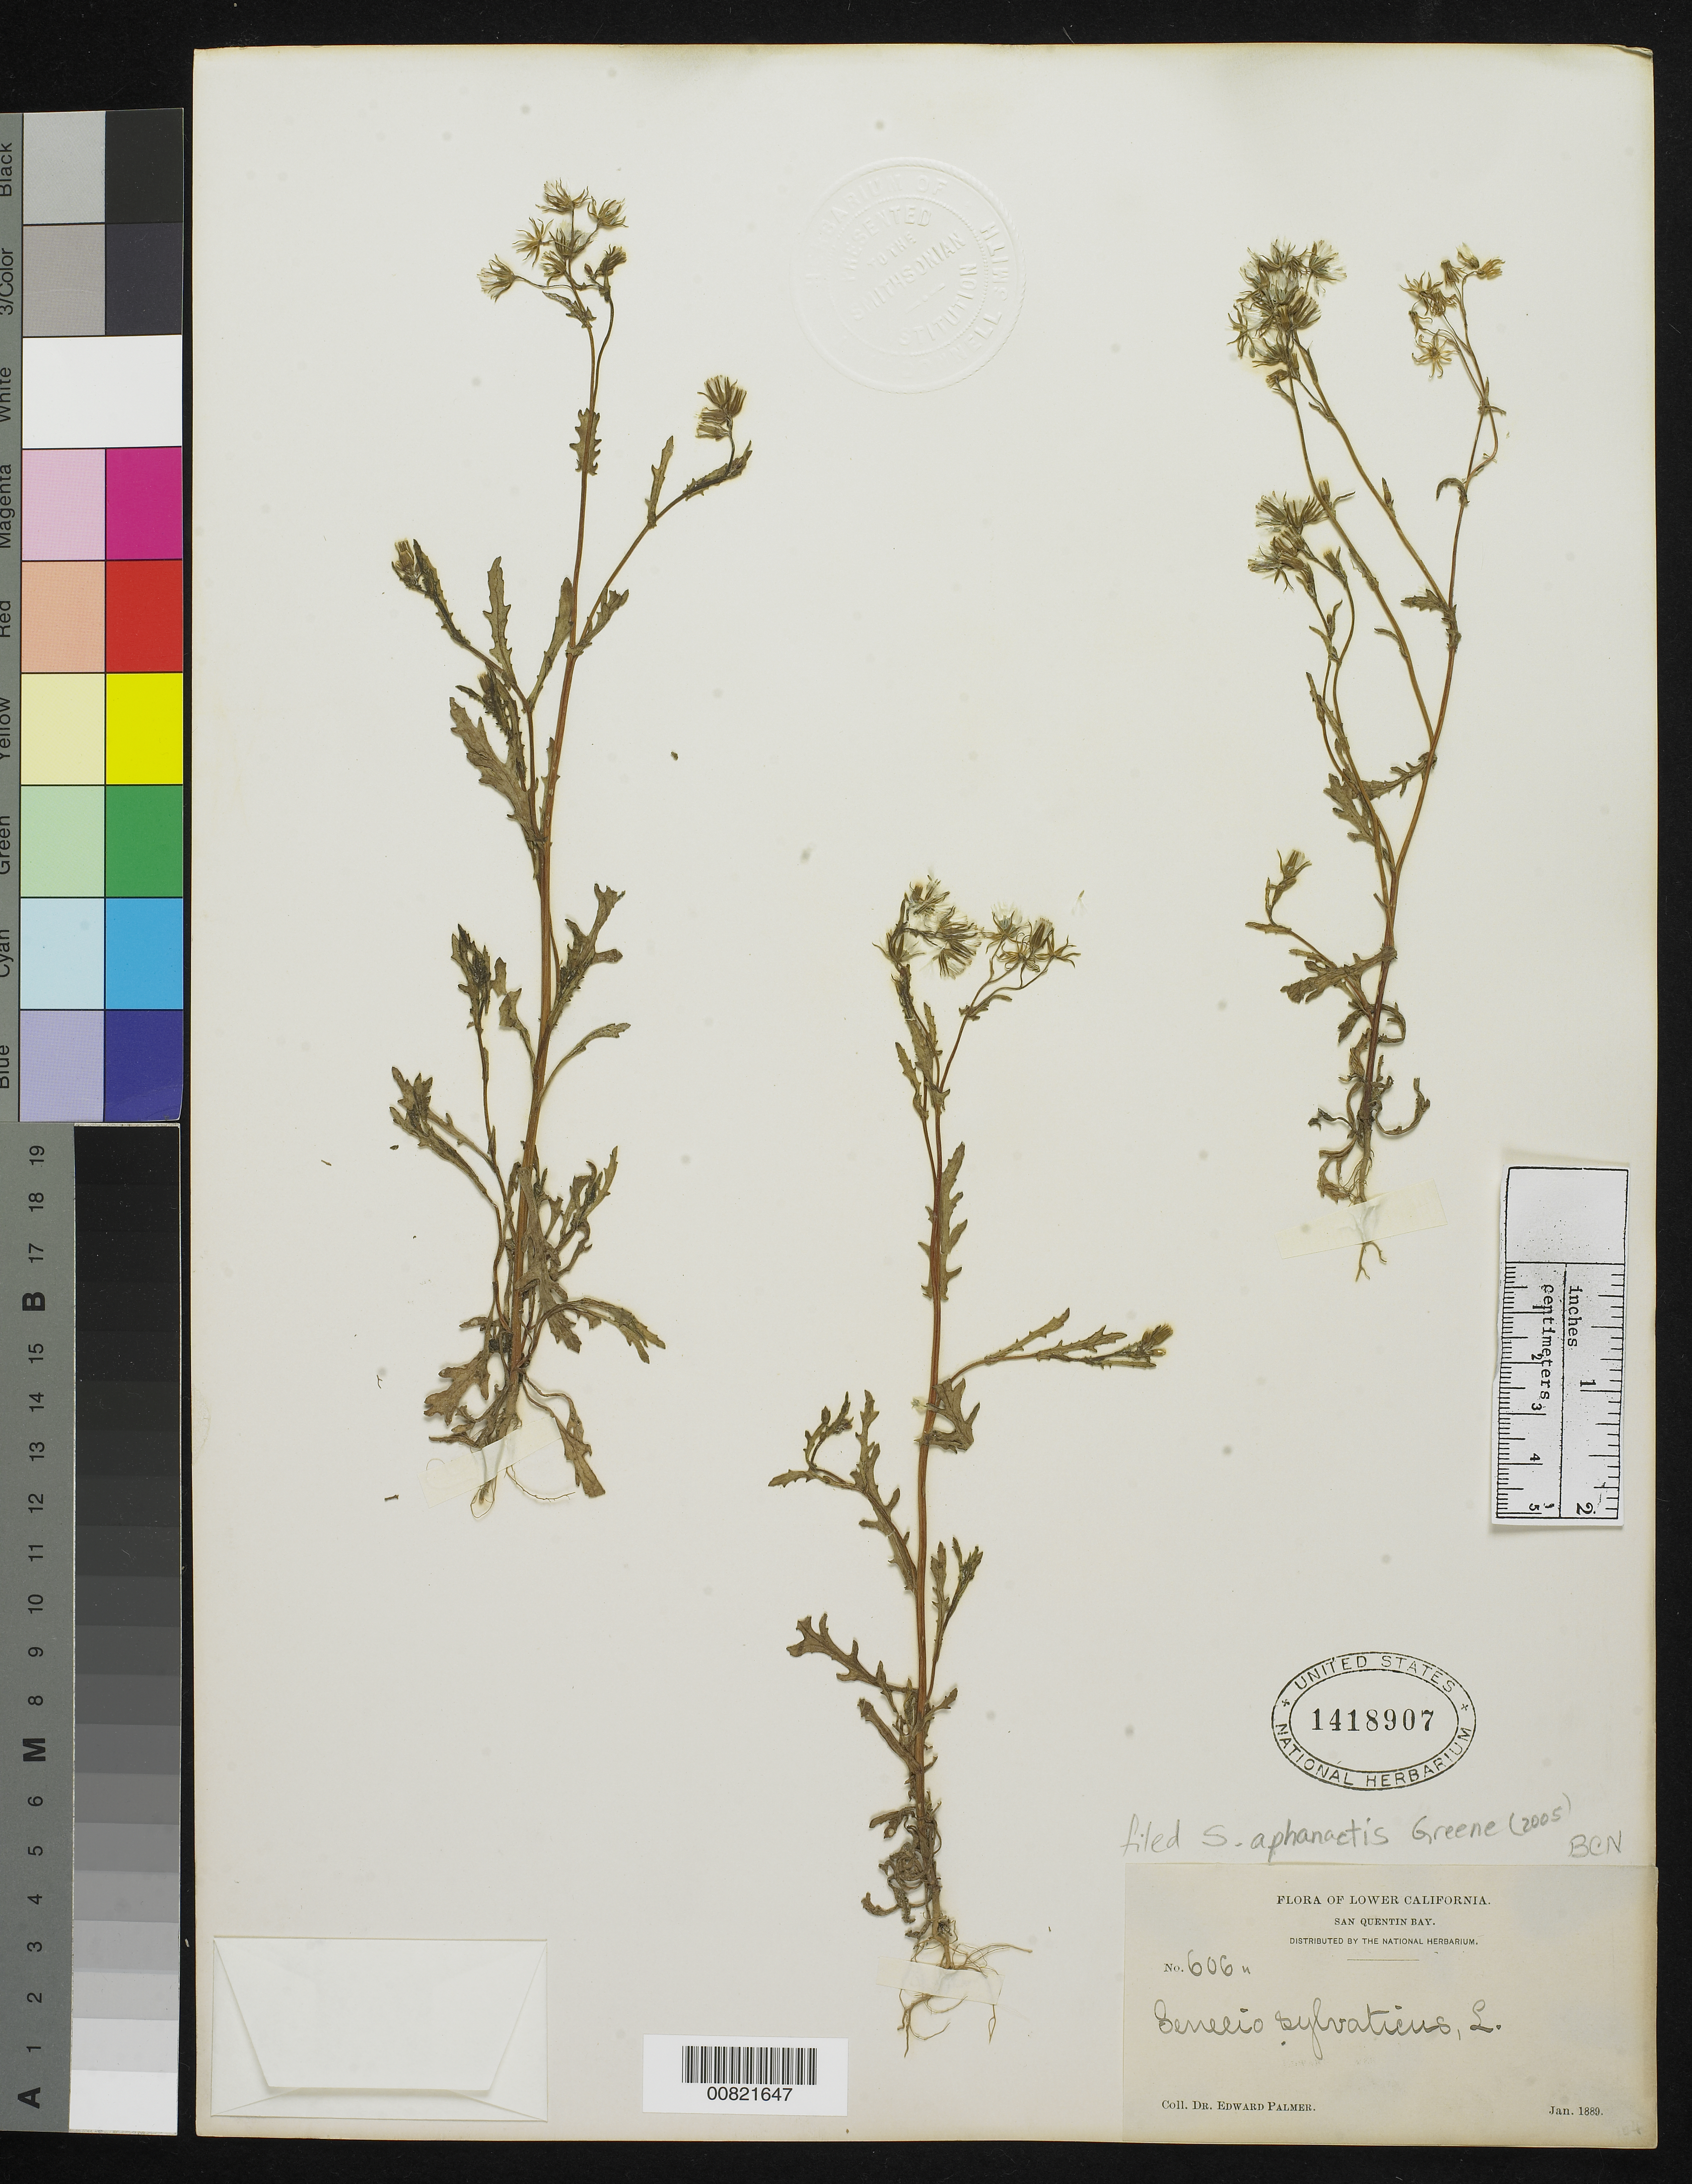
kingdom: Plantae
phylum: Tracheophyta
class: Magnoliopsida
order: Asterales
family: Asteraceae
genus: Senecio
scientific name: Senecio aphanactis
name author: Greene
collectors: E. Palmer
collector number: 606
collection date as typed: Jan 1889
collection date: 1889-01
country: Mexico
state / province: Baja California Norte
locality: San Quentin Bay, Baja California.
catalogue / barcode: US 1418907